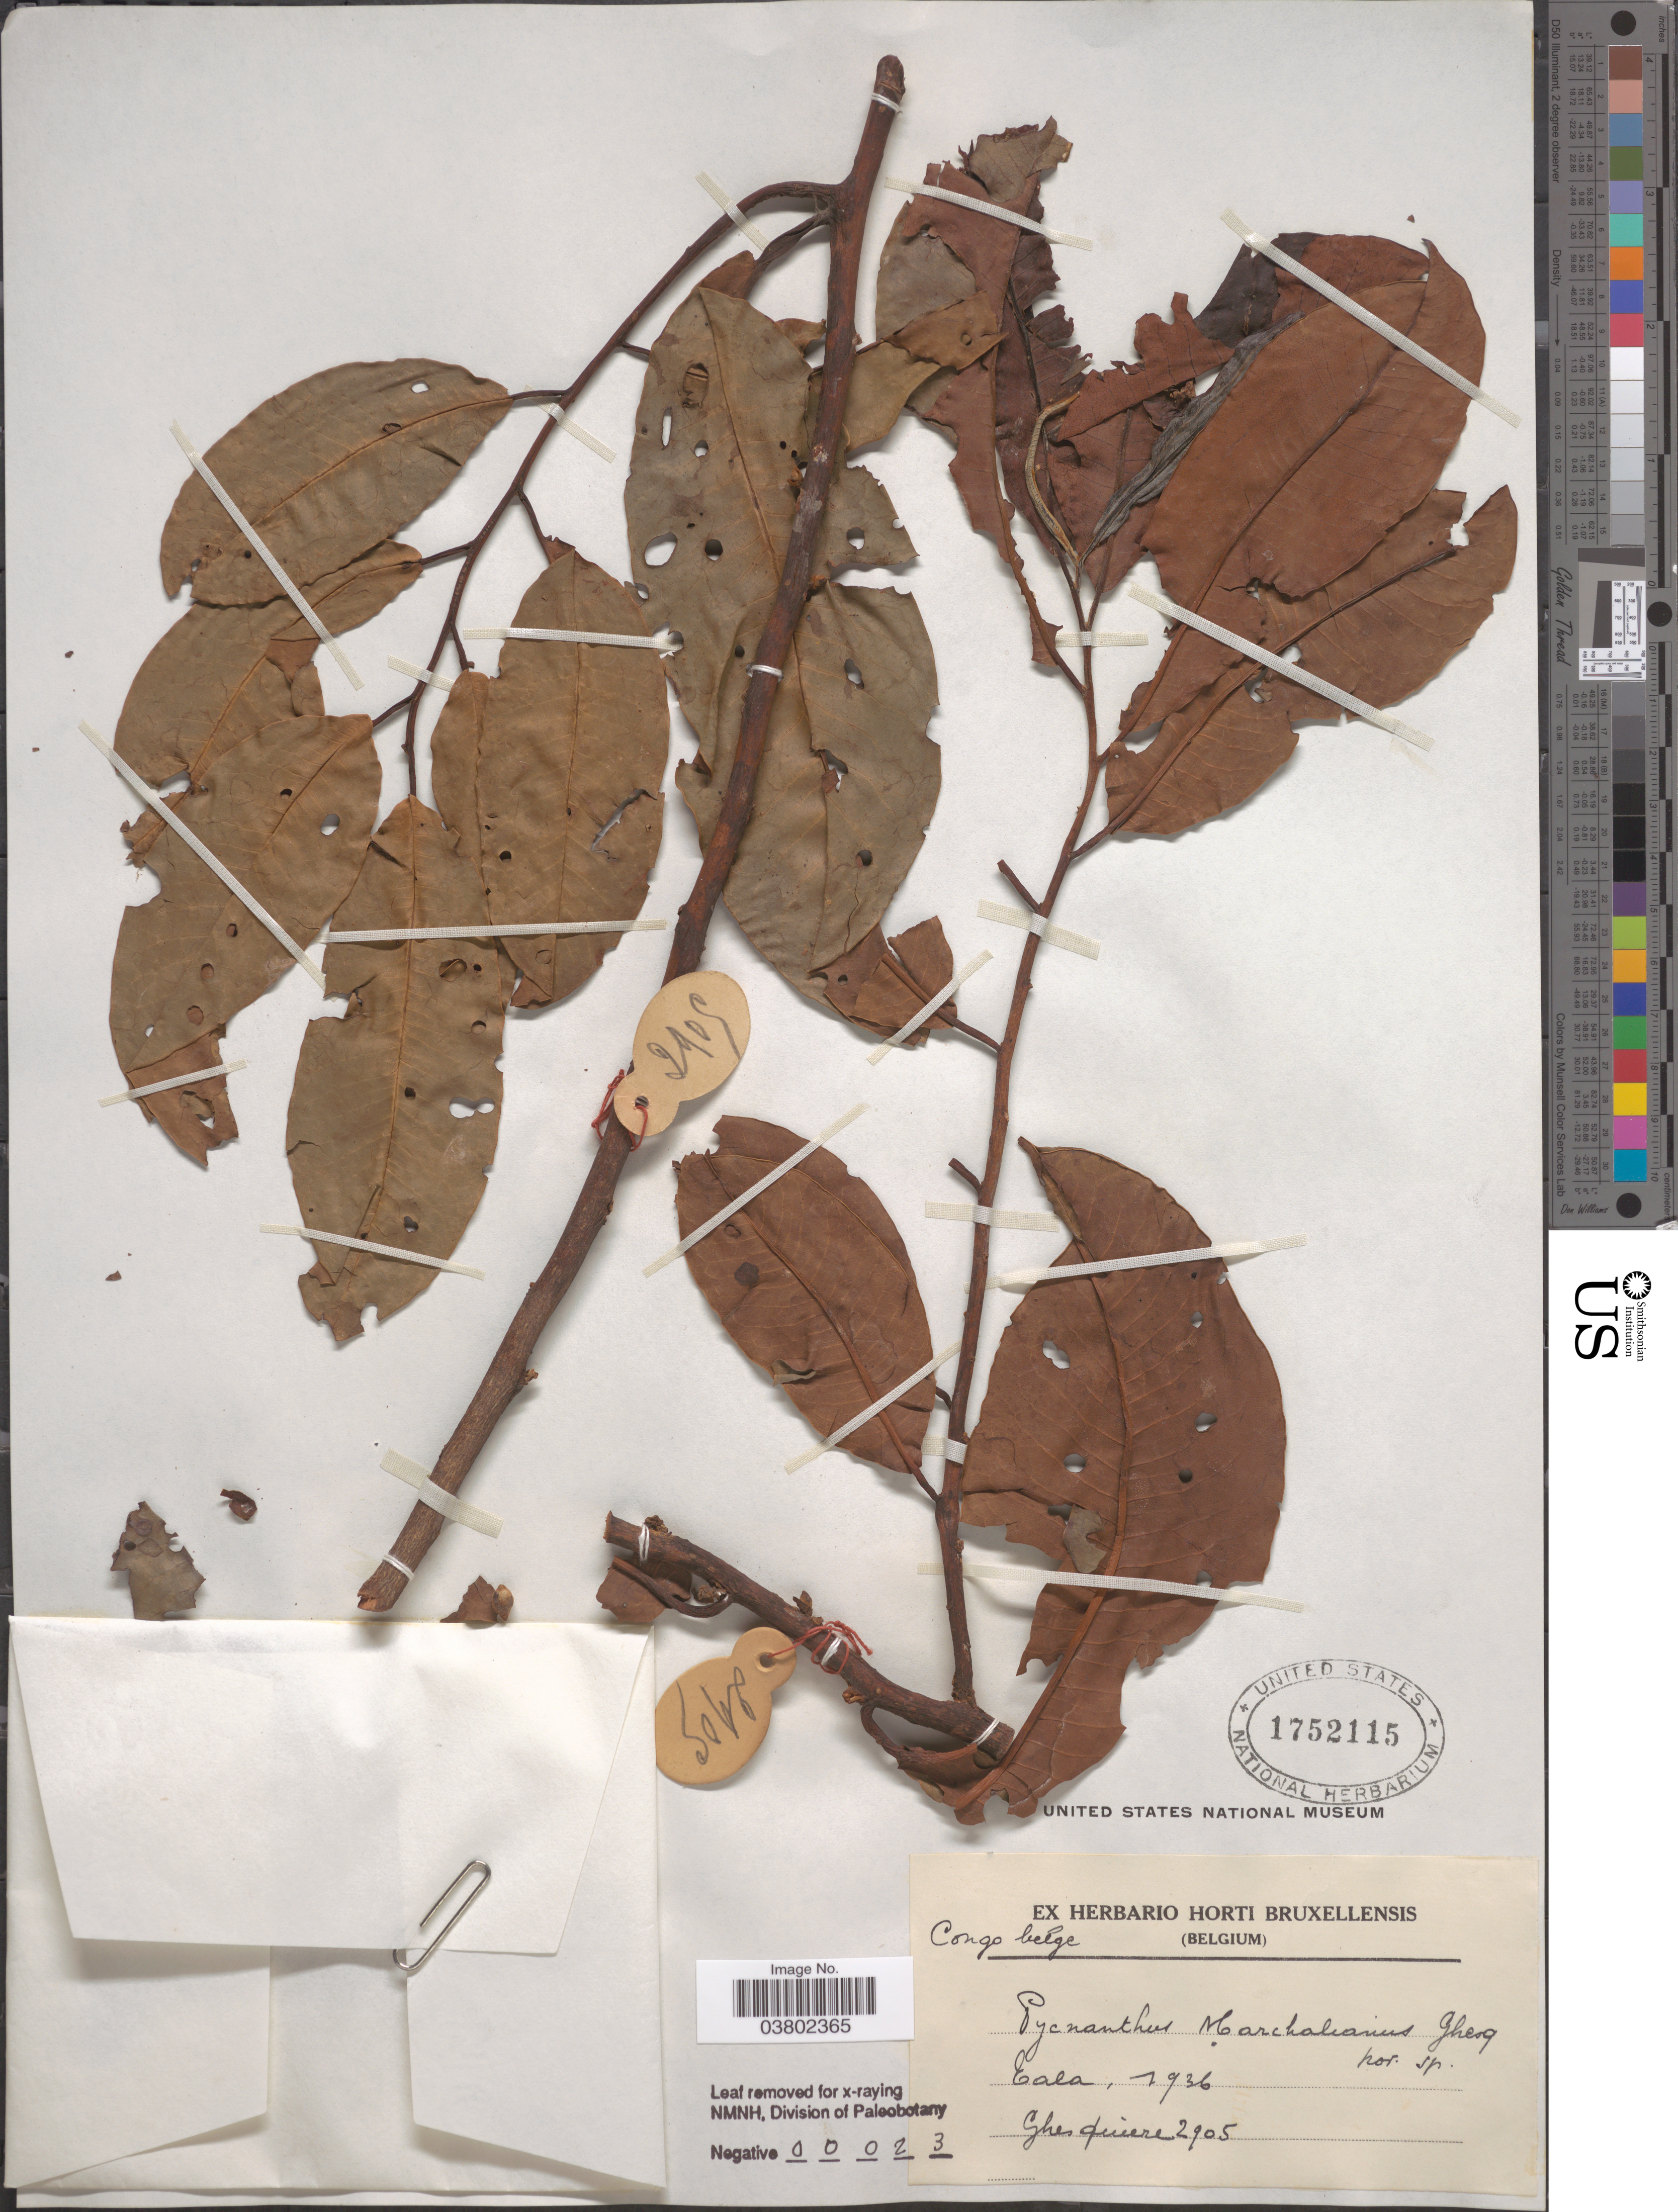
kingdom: Plantae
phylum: Tracheophyta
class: Magnoliopsida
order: Magnoliales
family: Myristicaceae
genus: Pycnanthus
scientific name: Pycnanthus marchalianus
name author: Ghesq.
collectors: Ghesquière.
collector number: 2905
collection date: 1936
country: Congo, Democratic Republic of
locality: Congo Belge. Eala.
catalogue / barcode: US 1752115